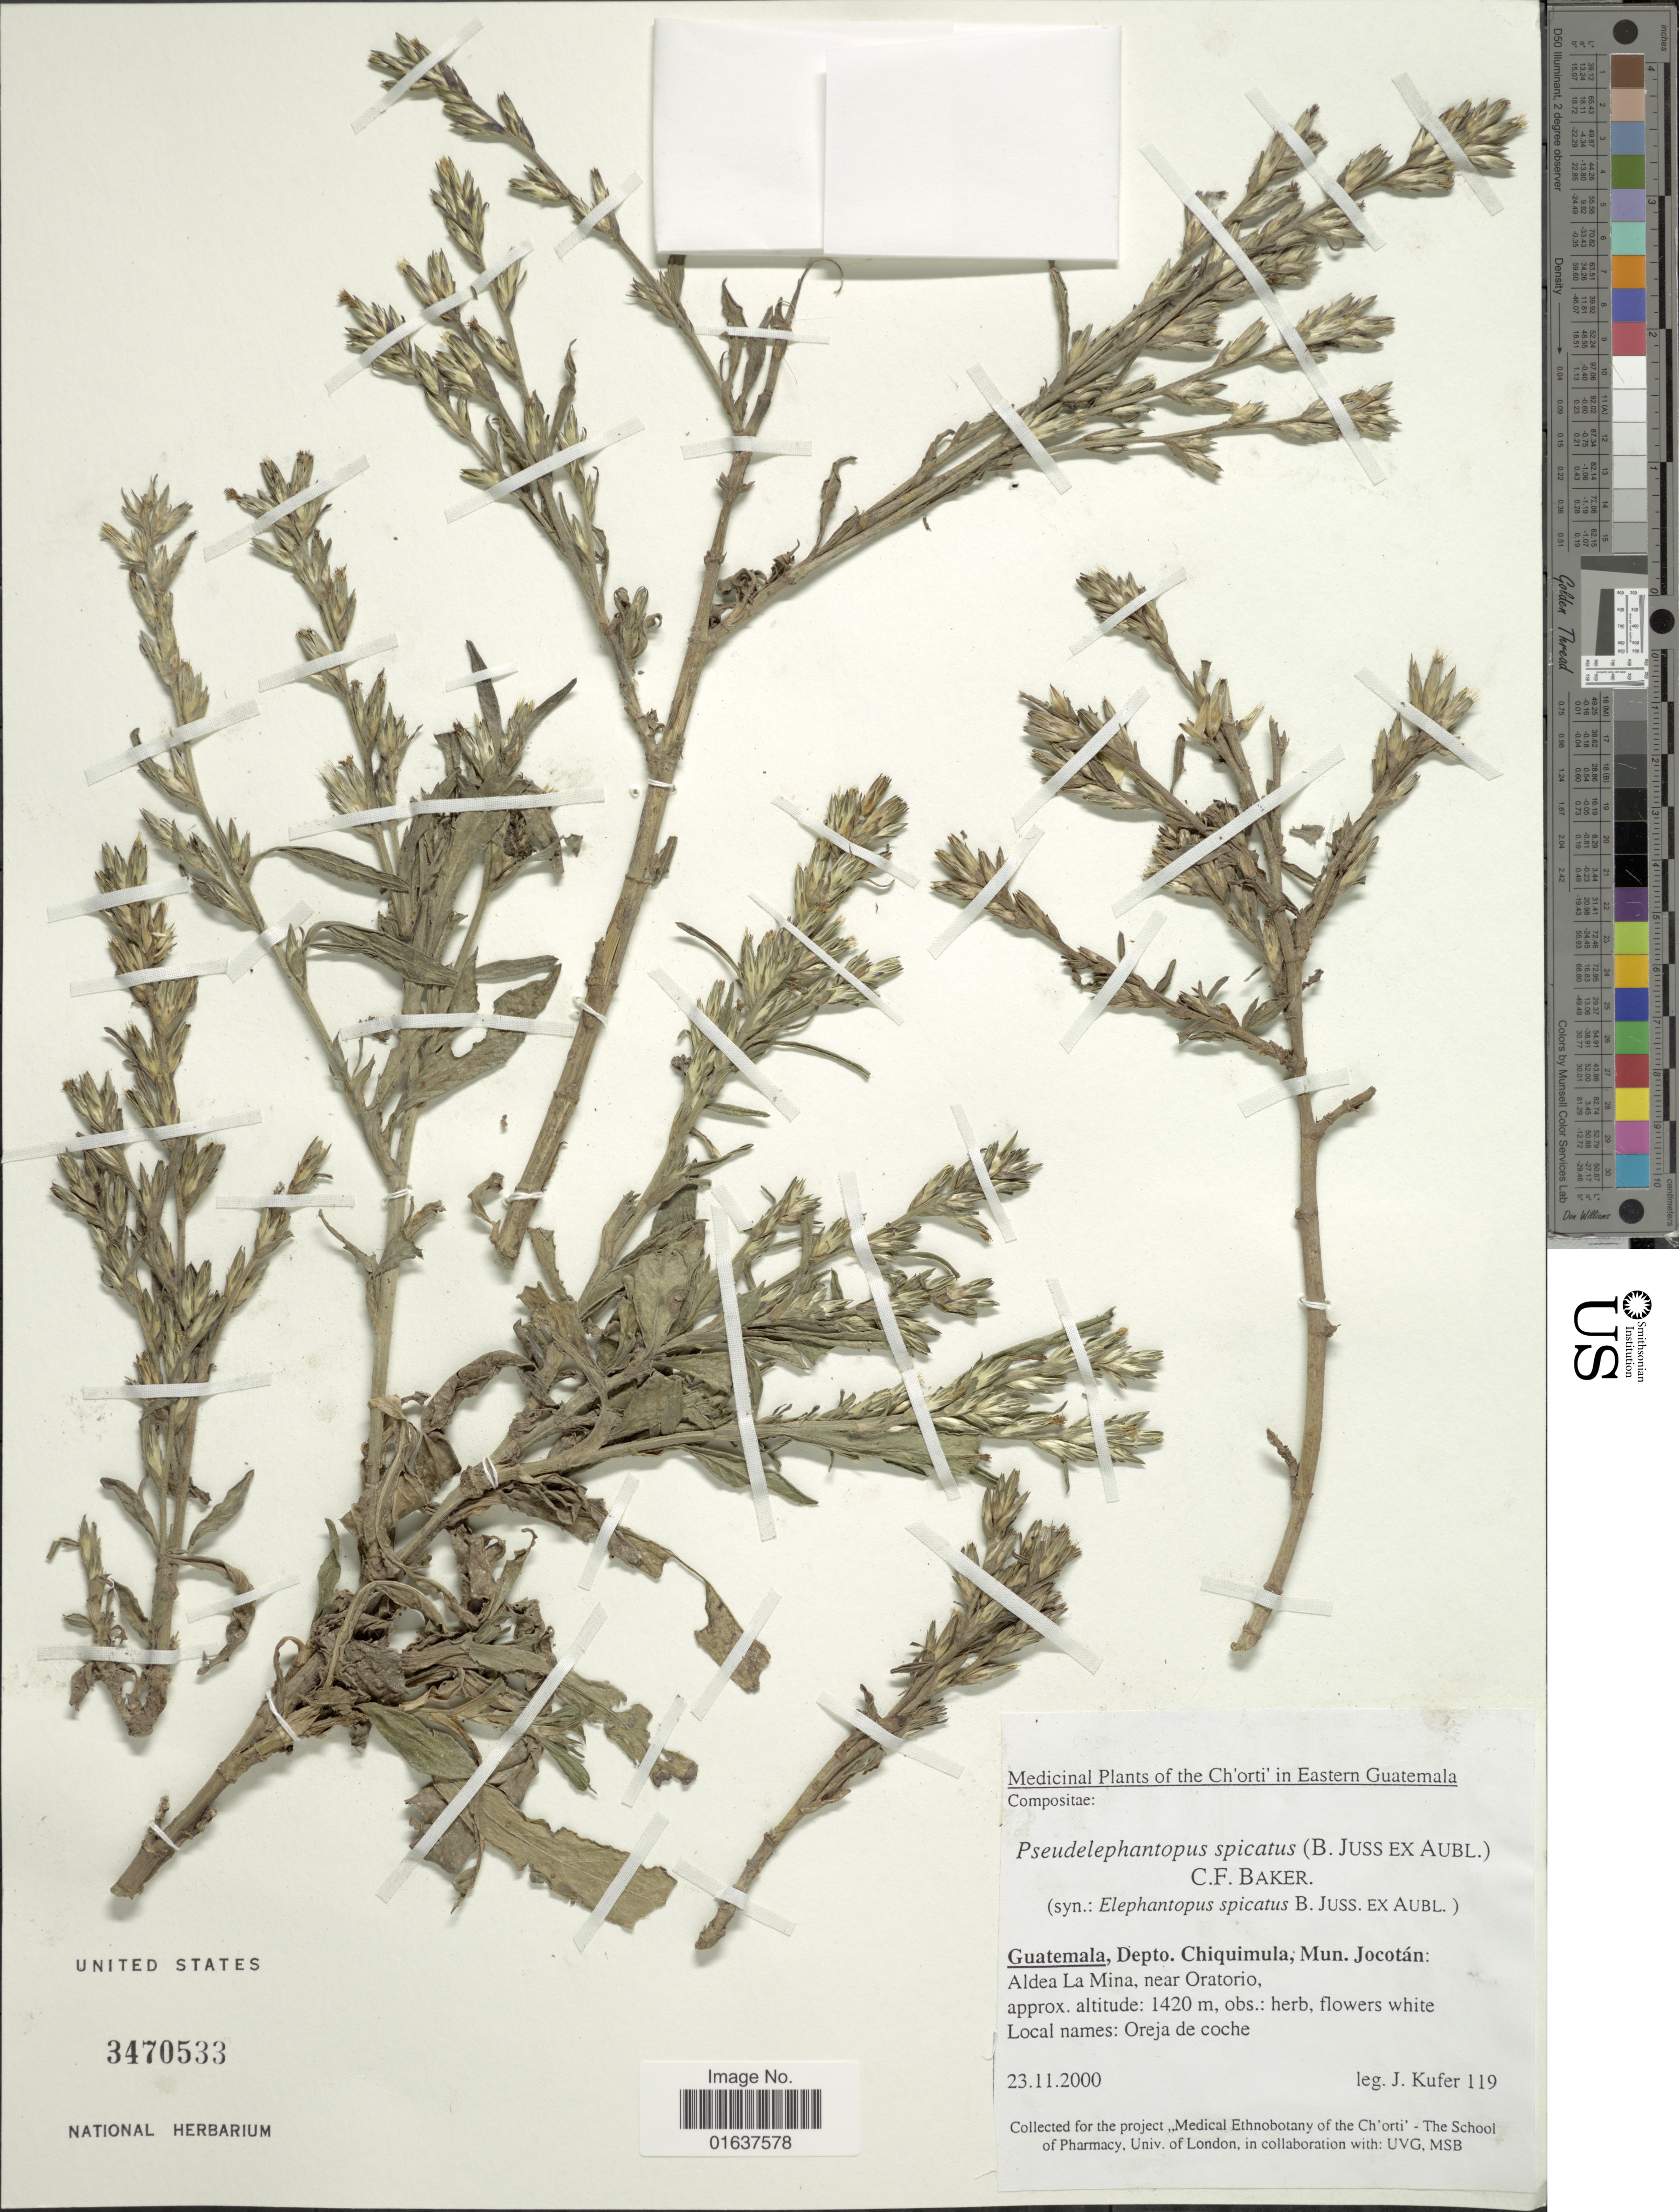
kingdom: Plantae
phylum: Tracheophyta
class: Magnoliopsida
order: Asterales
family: Asteraceae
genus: Pseudelephantopus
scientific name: Pseudelephantopus spicatus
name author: (Juss. ex Aubl.) C.F. Baker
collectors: J. Kufer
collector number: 119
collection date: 2000-11-23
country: Guatemala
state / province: Chiquimula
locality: Mun. Jocotan: Aldea La Mina, near Oratorio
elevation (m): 1420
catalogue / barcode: US 3470533